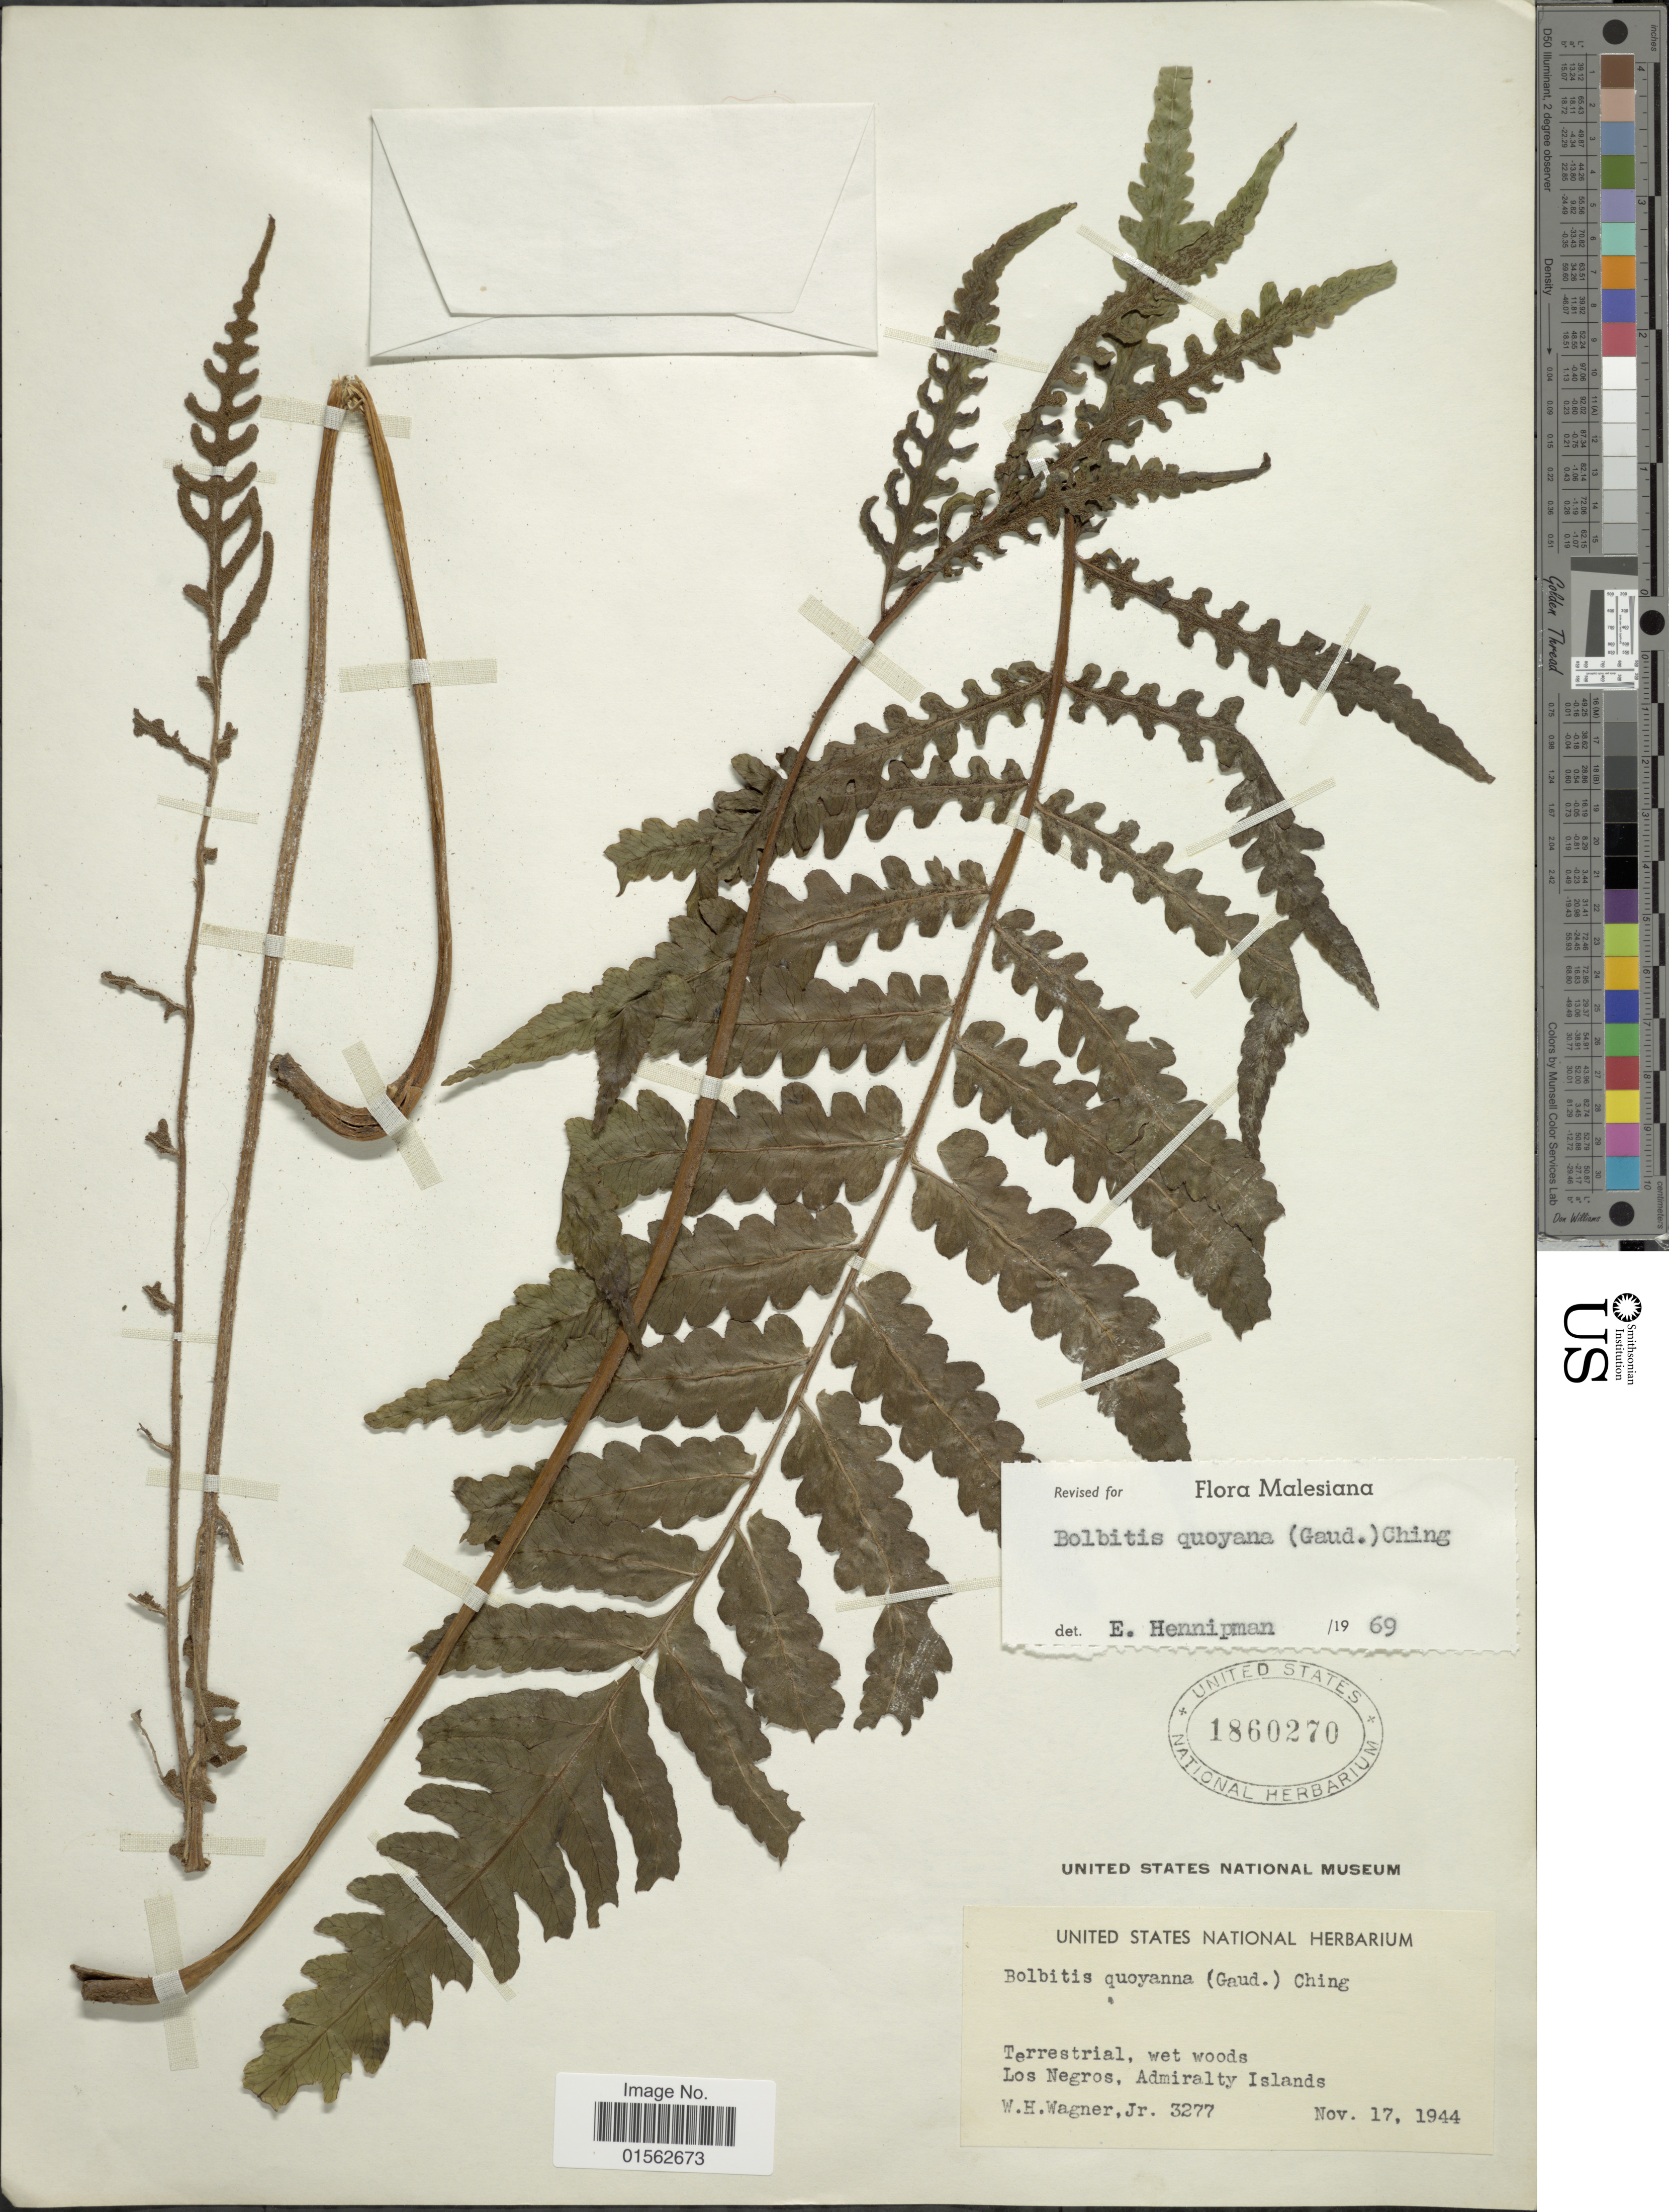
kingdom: Plantae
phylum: Tracheophyta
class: Polypodiopsida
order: Polypodiales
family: Dryopteridaceae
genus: Bolbitis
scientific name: Bolbitis quoyana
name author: (Gaudich.) Ching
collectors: W. H. Wagner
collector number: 3277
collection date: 1944-11-17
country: Papua New Guinea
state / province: Manus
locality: Los Negros, Admiralty Islands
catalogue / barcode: US 1860270